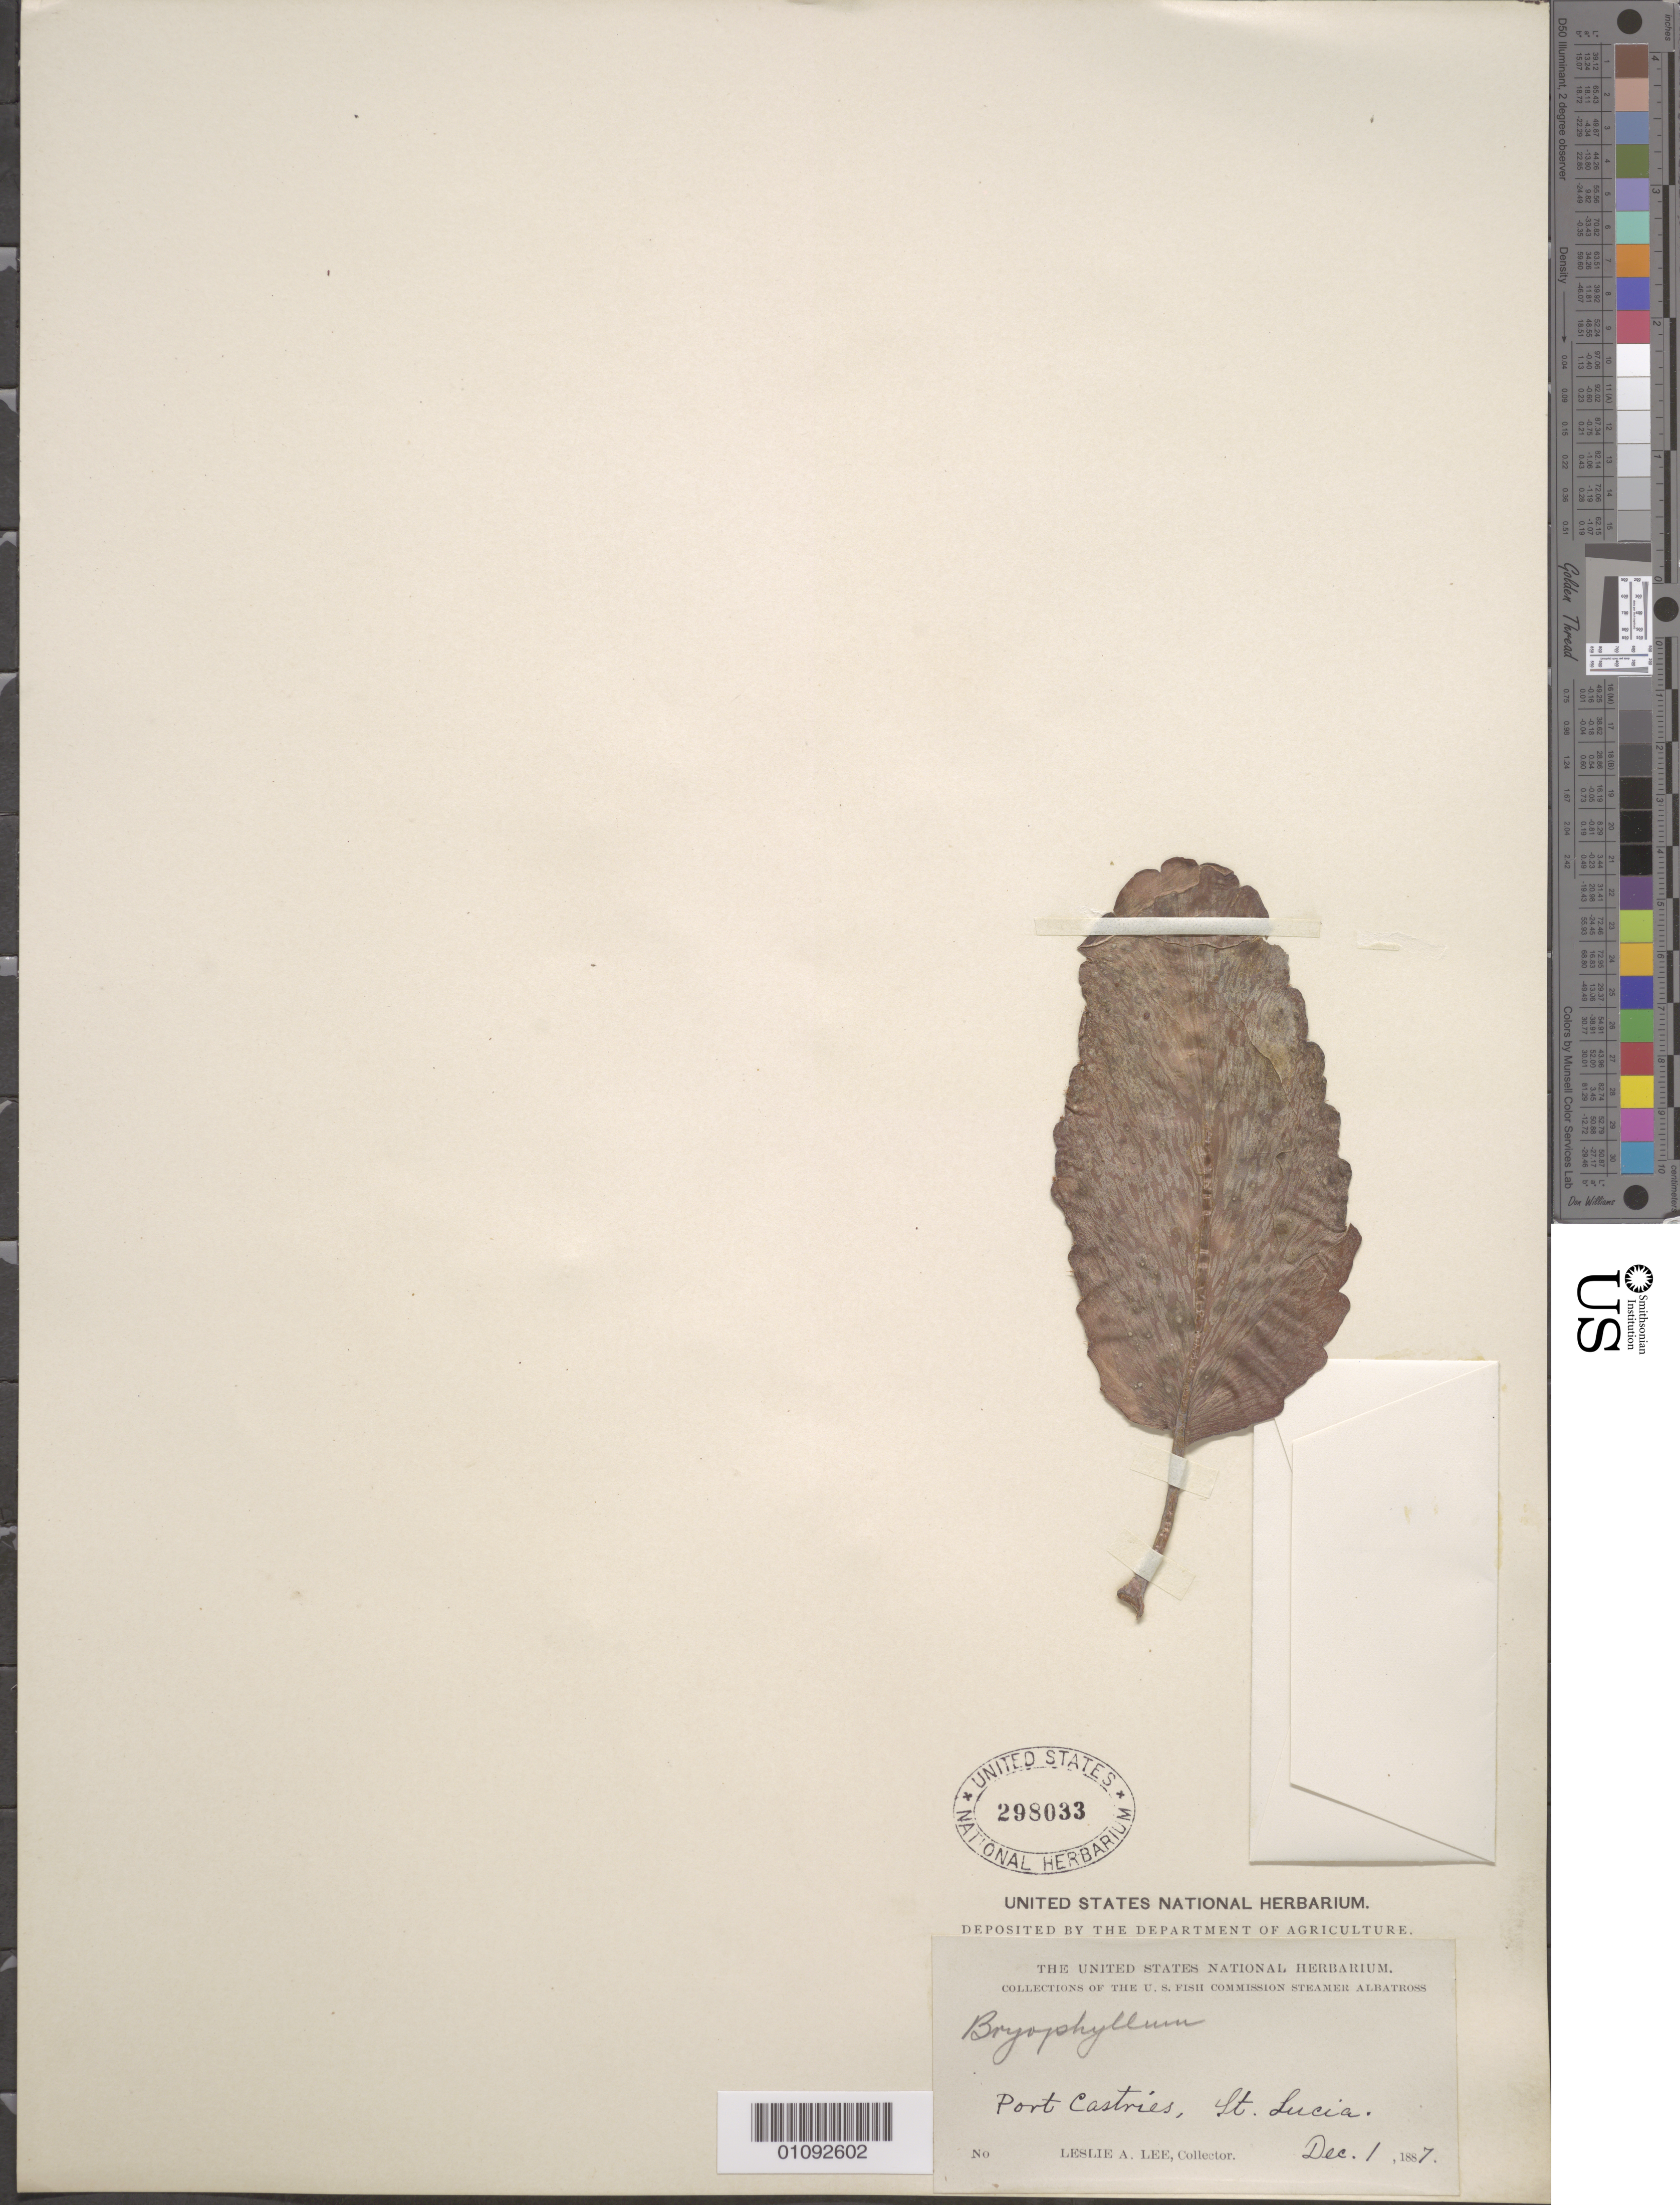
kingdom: Plantae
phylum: Tracheophyta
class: Magnoliopsida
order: Saxifragales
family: Crassulaceae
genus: Kalanchoe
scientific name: Kalanchoe pinnata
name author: (Lam.) Pers.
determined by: Strong, Mark T., (BOT), Smithsonian Institution - National Museum of Natural History (UNITED STATES)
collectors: L. Lee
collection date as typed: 01 Dec 1887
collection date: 1887-12-01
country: St. Lucia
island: St. Lucia I.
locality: Port Castries.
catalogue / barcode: US 298033